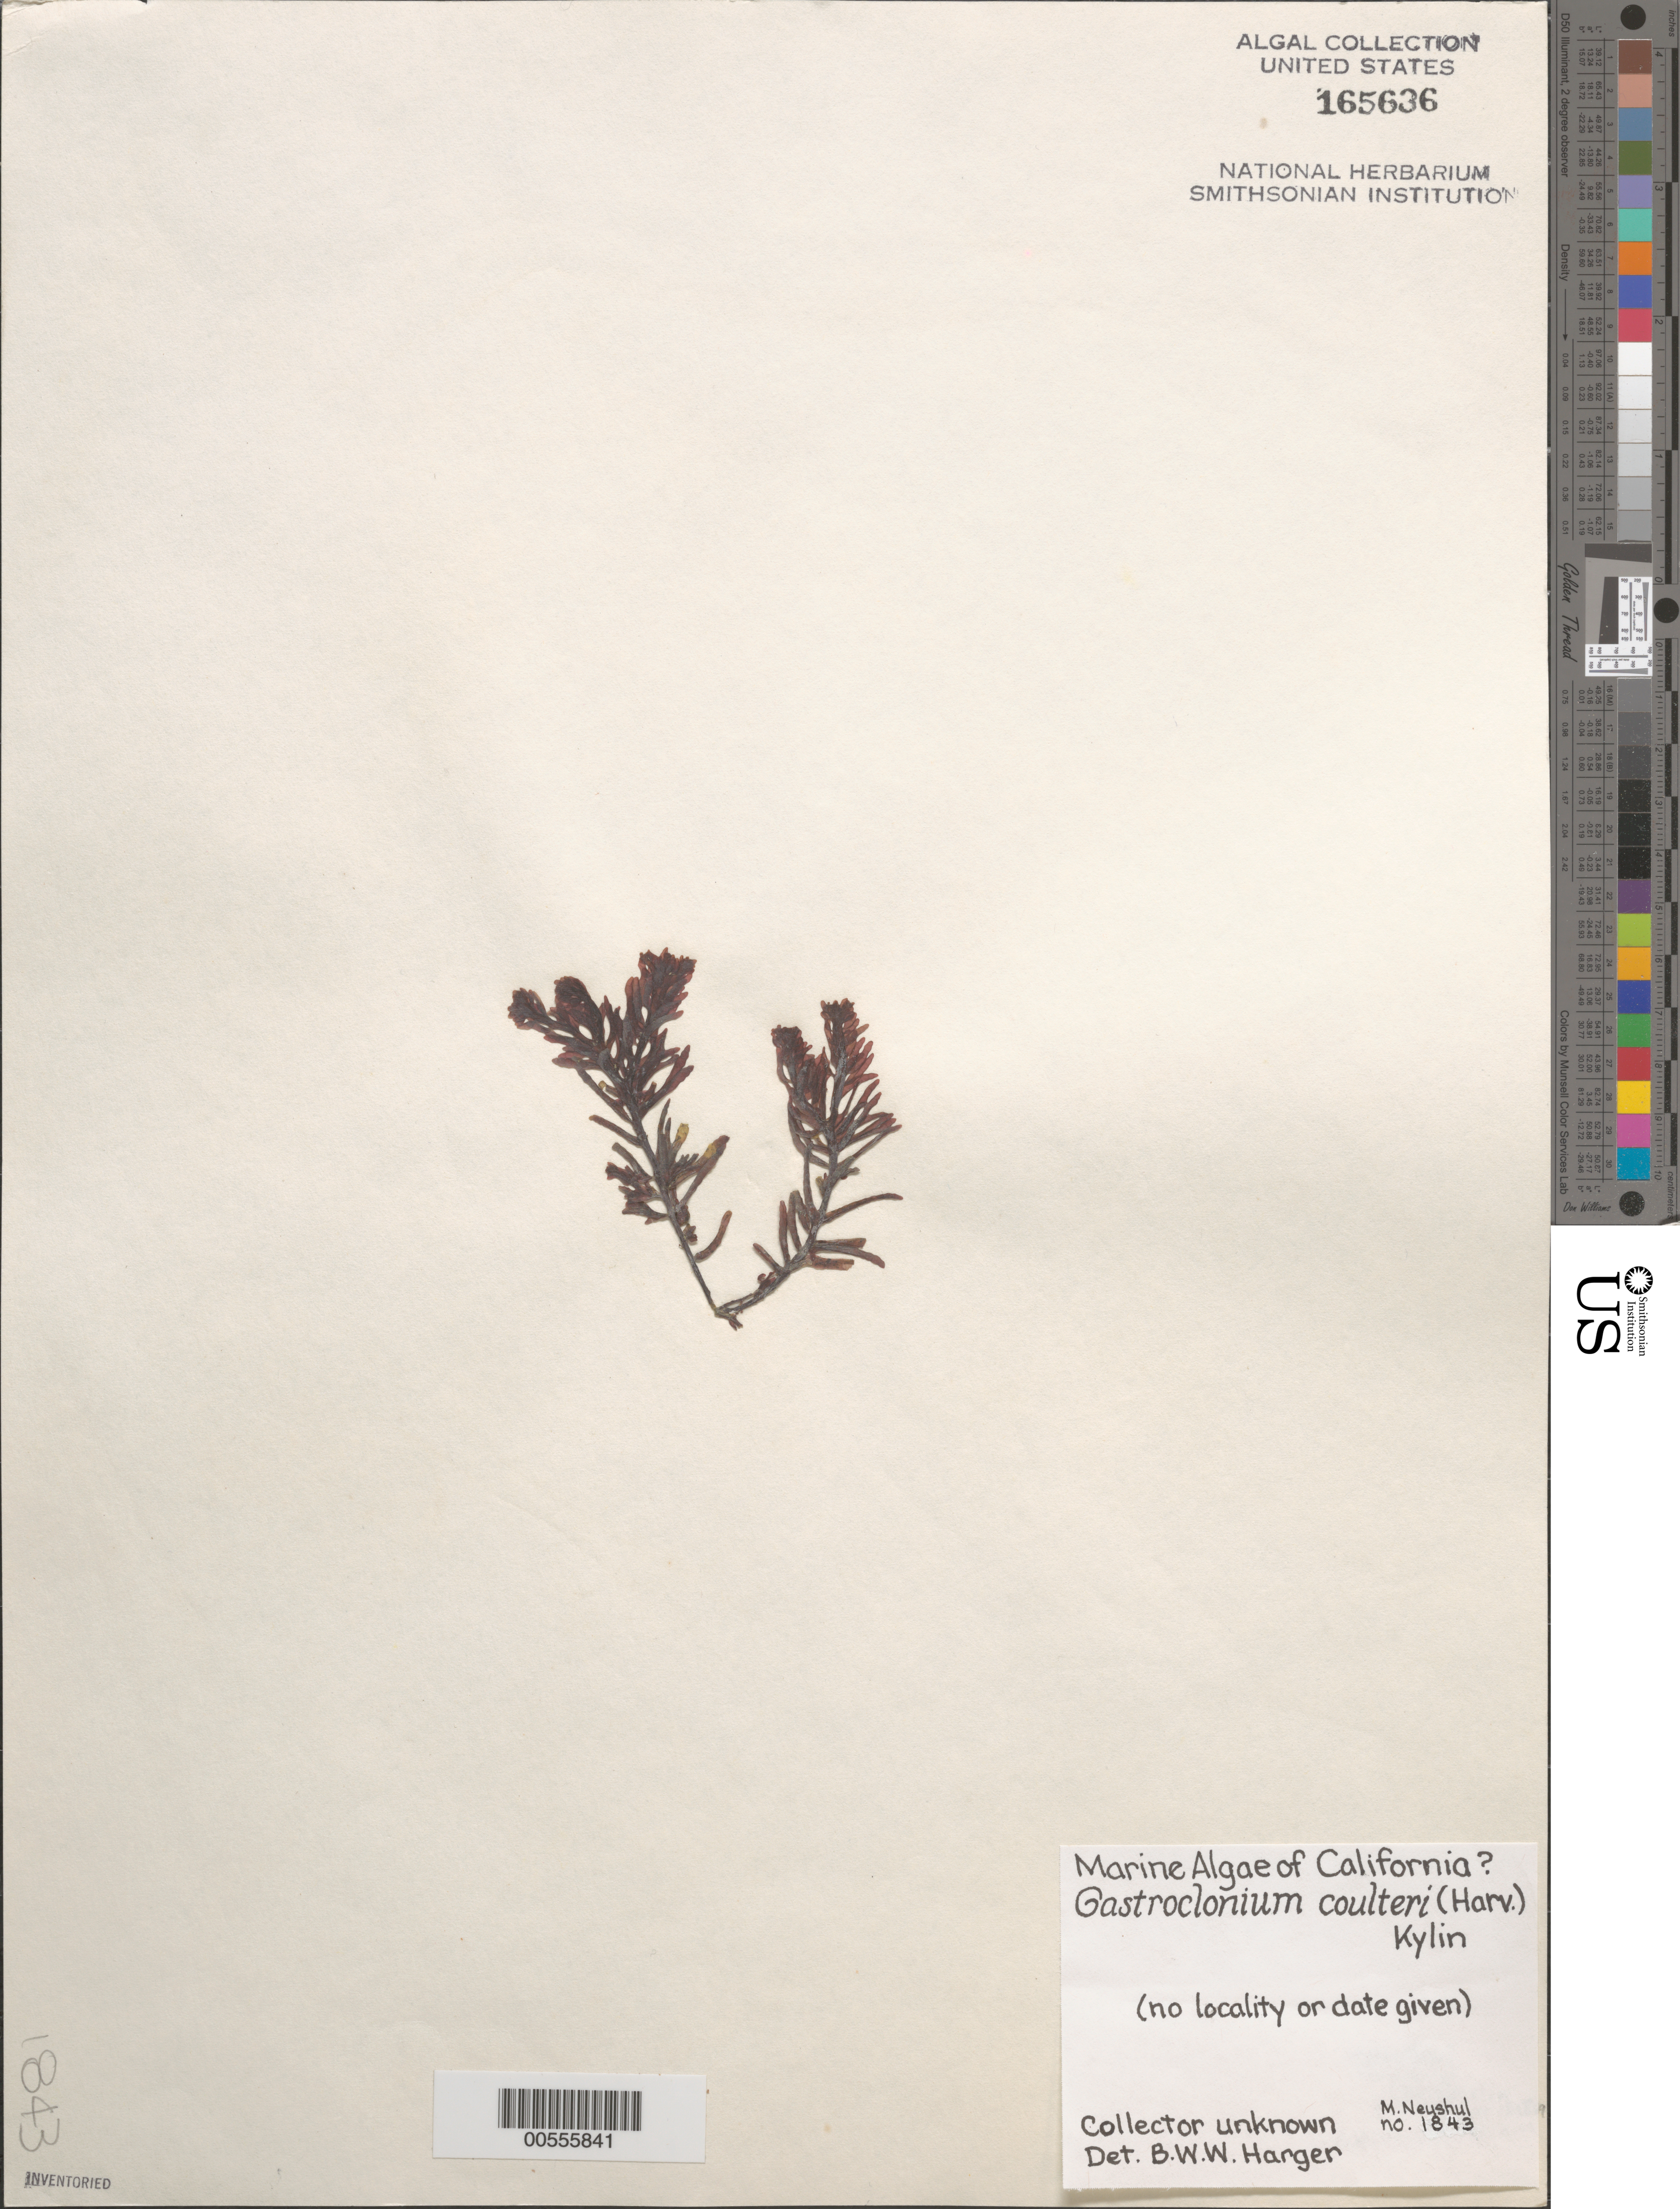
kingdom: Plantae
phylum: Rhodophyta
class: Florideophyceae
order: Rhodymeniales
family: Champiaceae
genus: Neogastroclonium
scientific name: Neogastroclonium subarticulatum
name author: (Turner) L. Le Gall et al.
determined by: Algae name updating Project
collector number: Neushul 1843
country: United States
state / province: California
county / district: San Diego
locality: False Bay, San Diego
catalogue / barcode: US 165636